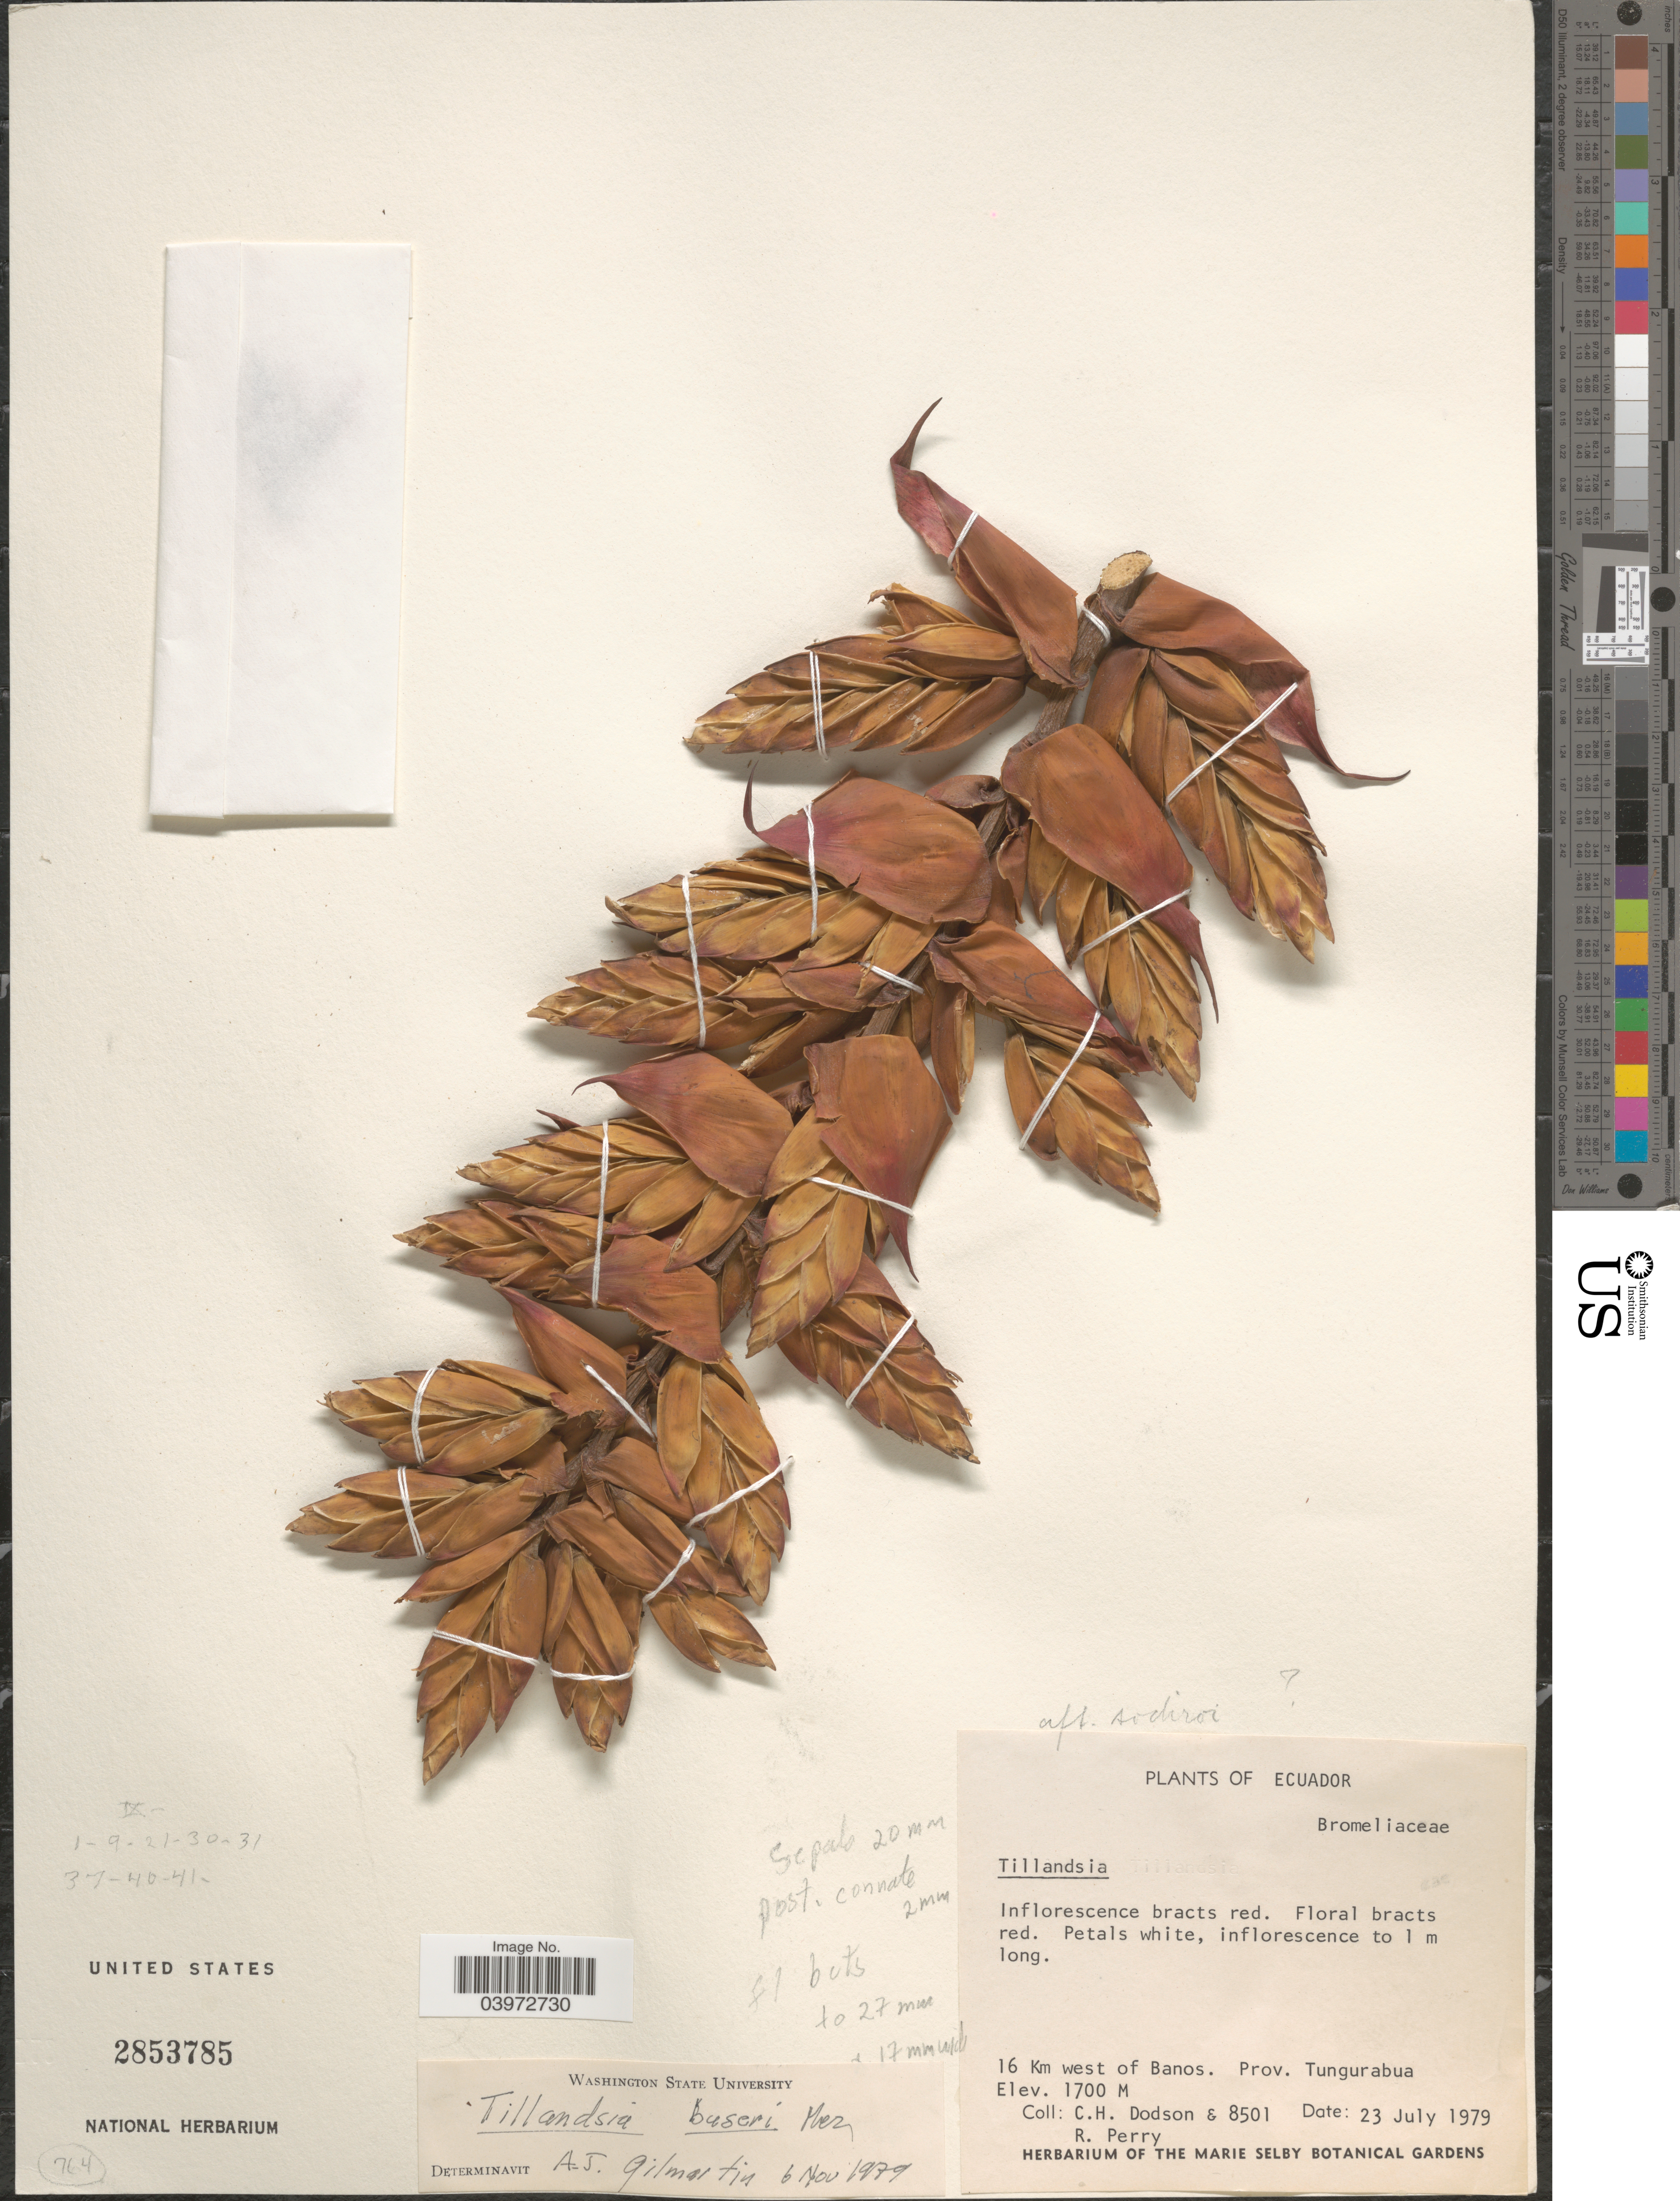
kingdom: Plantae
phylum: Tracheophyta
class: Liliopsida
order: Poales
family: Bromeliaceae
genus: Tillandsia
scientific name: Tillandsia buseri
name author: Mez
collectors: C. H. Dodson & R. Perry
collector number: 8501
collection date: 1979-07-23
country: Ecuador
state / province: Tungurahua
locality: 16 Km west of Banos.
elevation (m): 1700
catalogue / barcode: US 2853785